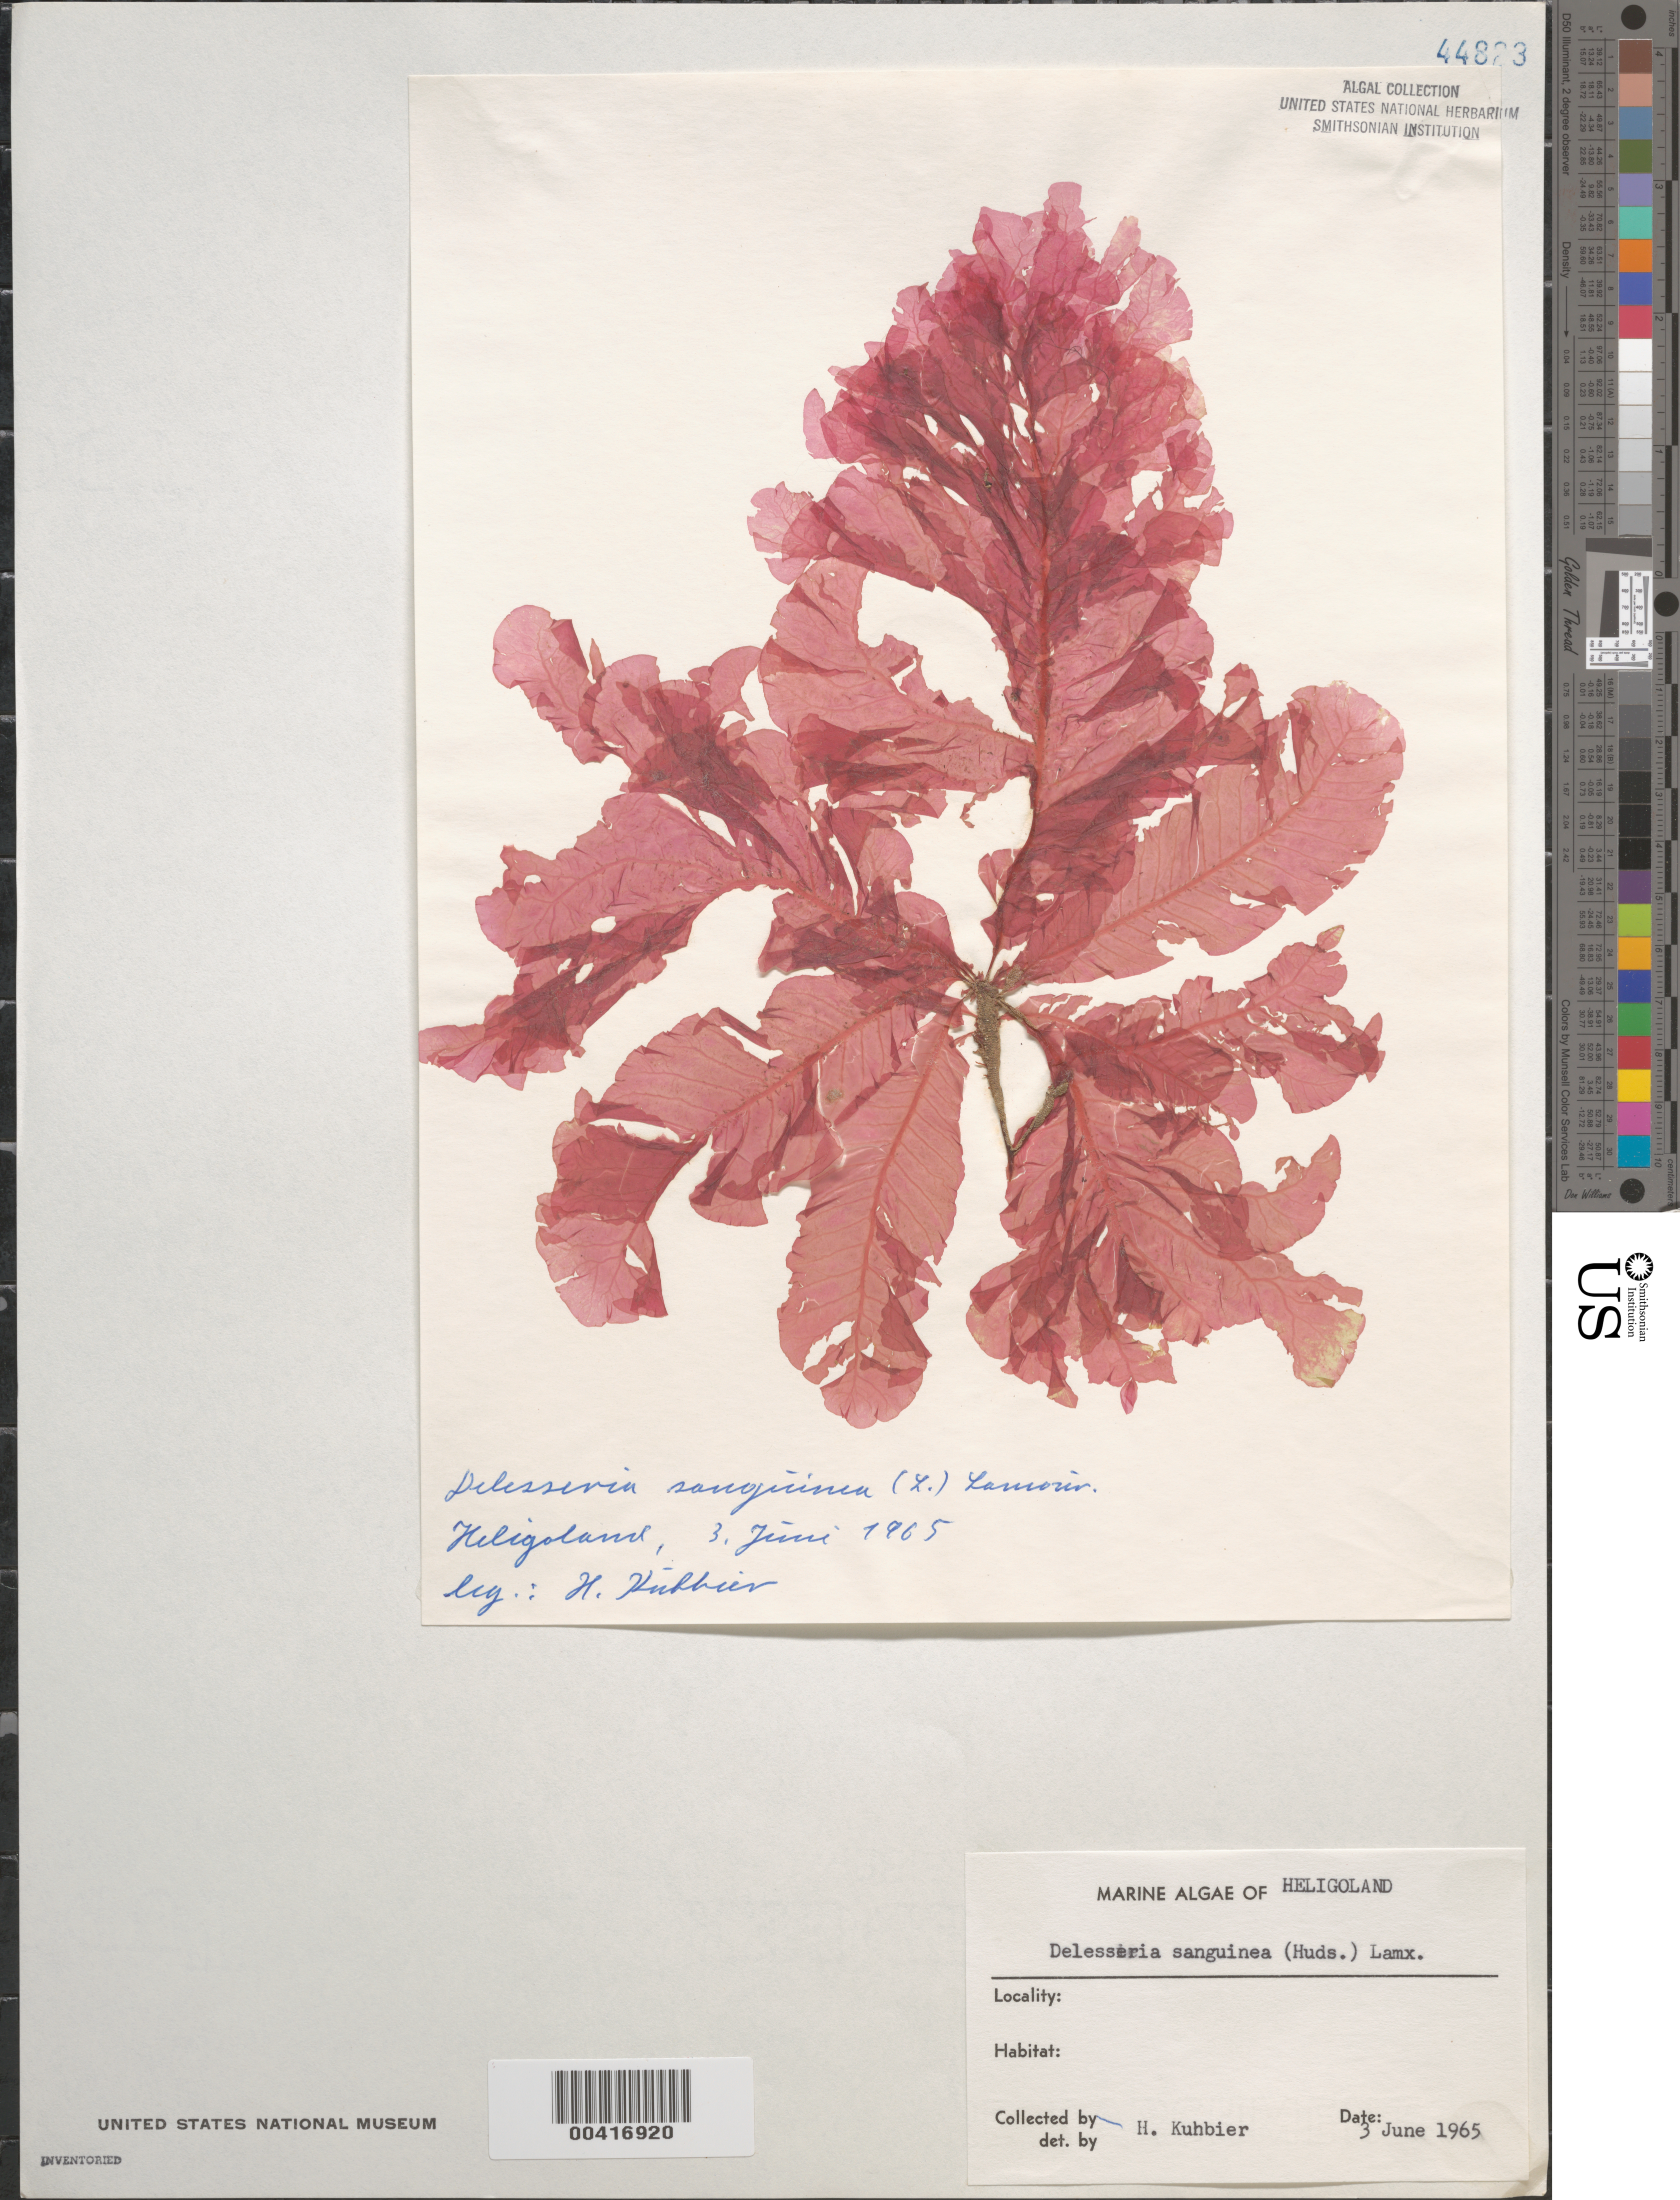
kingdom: Plantae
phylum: Rhodophyta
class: Florideophyceae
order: Ceramiales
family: Delesseriaceae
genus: Delesseria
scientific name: Delesseria sanguinea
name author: (Huds.) J.V.Lamouroux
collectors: H. Kuhbier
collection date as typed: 03 Jun 1965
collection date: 1965-06-03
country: Germany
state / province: Schleswig-Holstein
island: Helgoland (Heligoland)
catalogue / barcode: US 44823